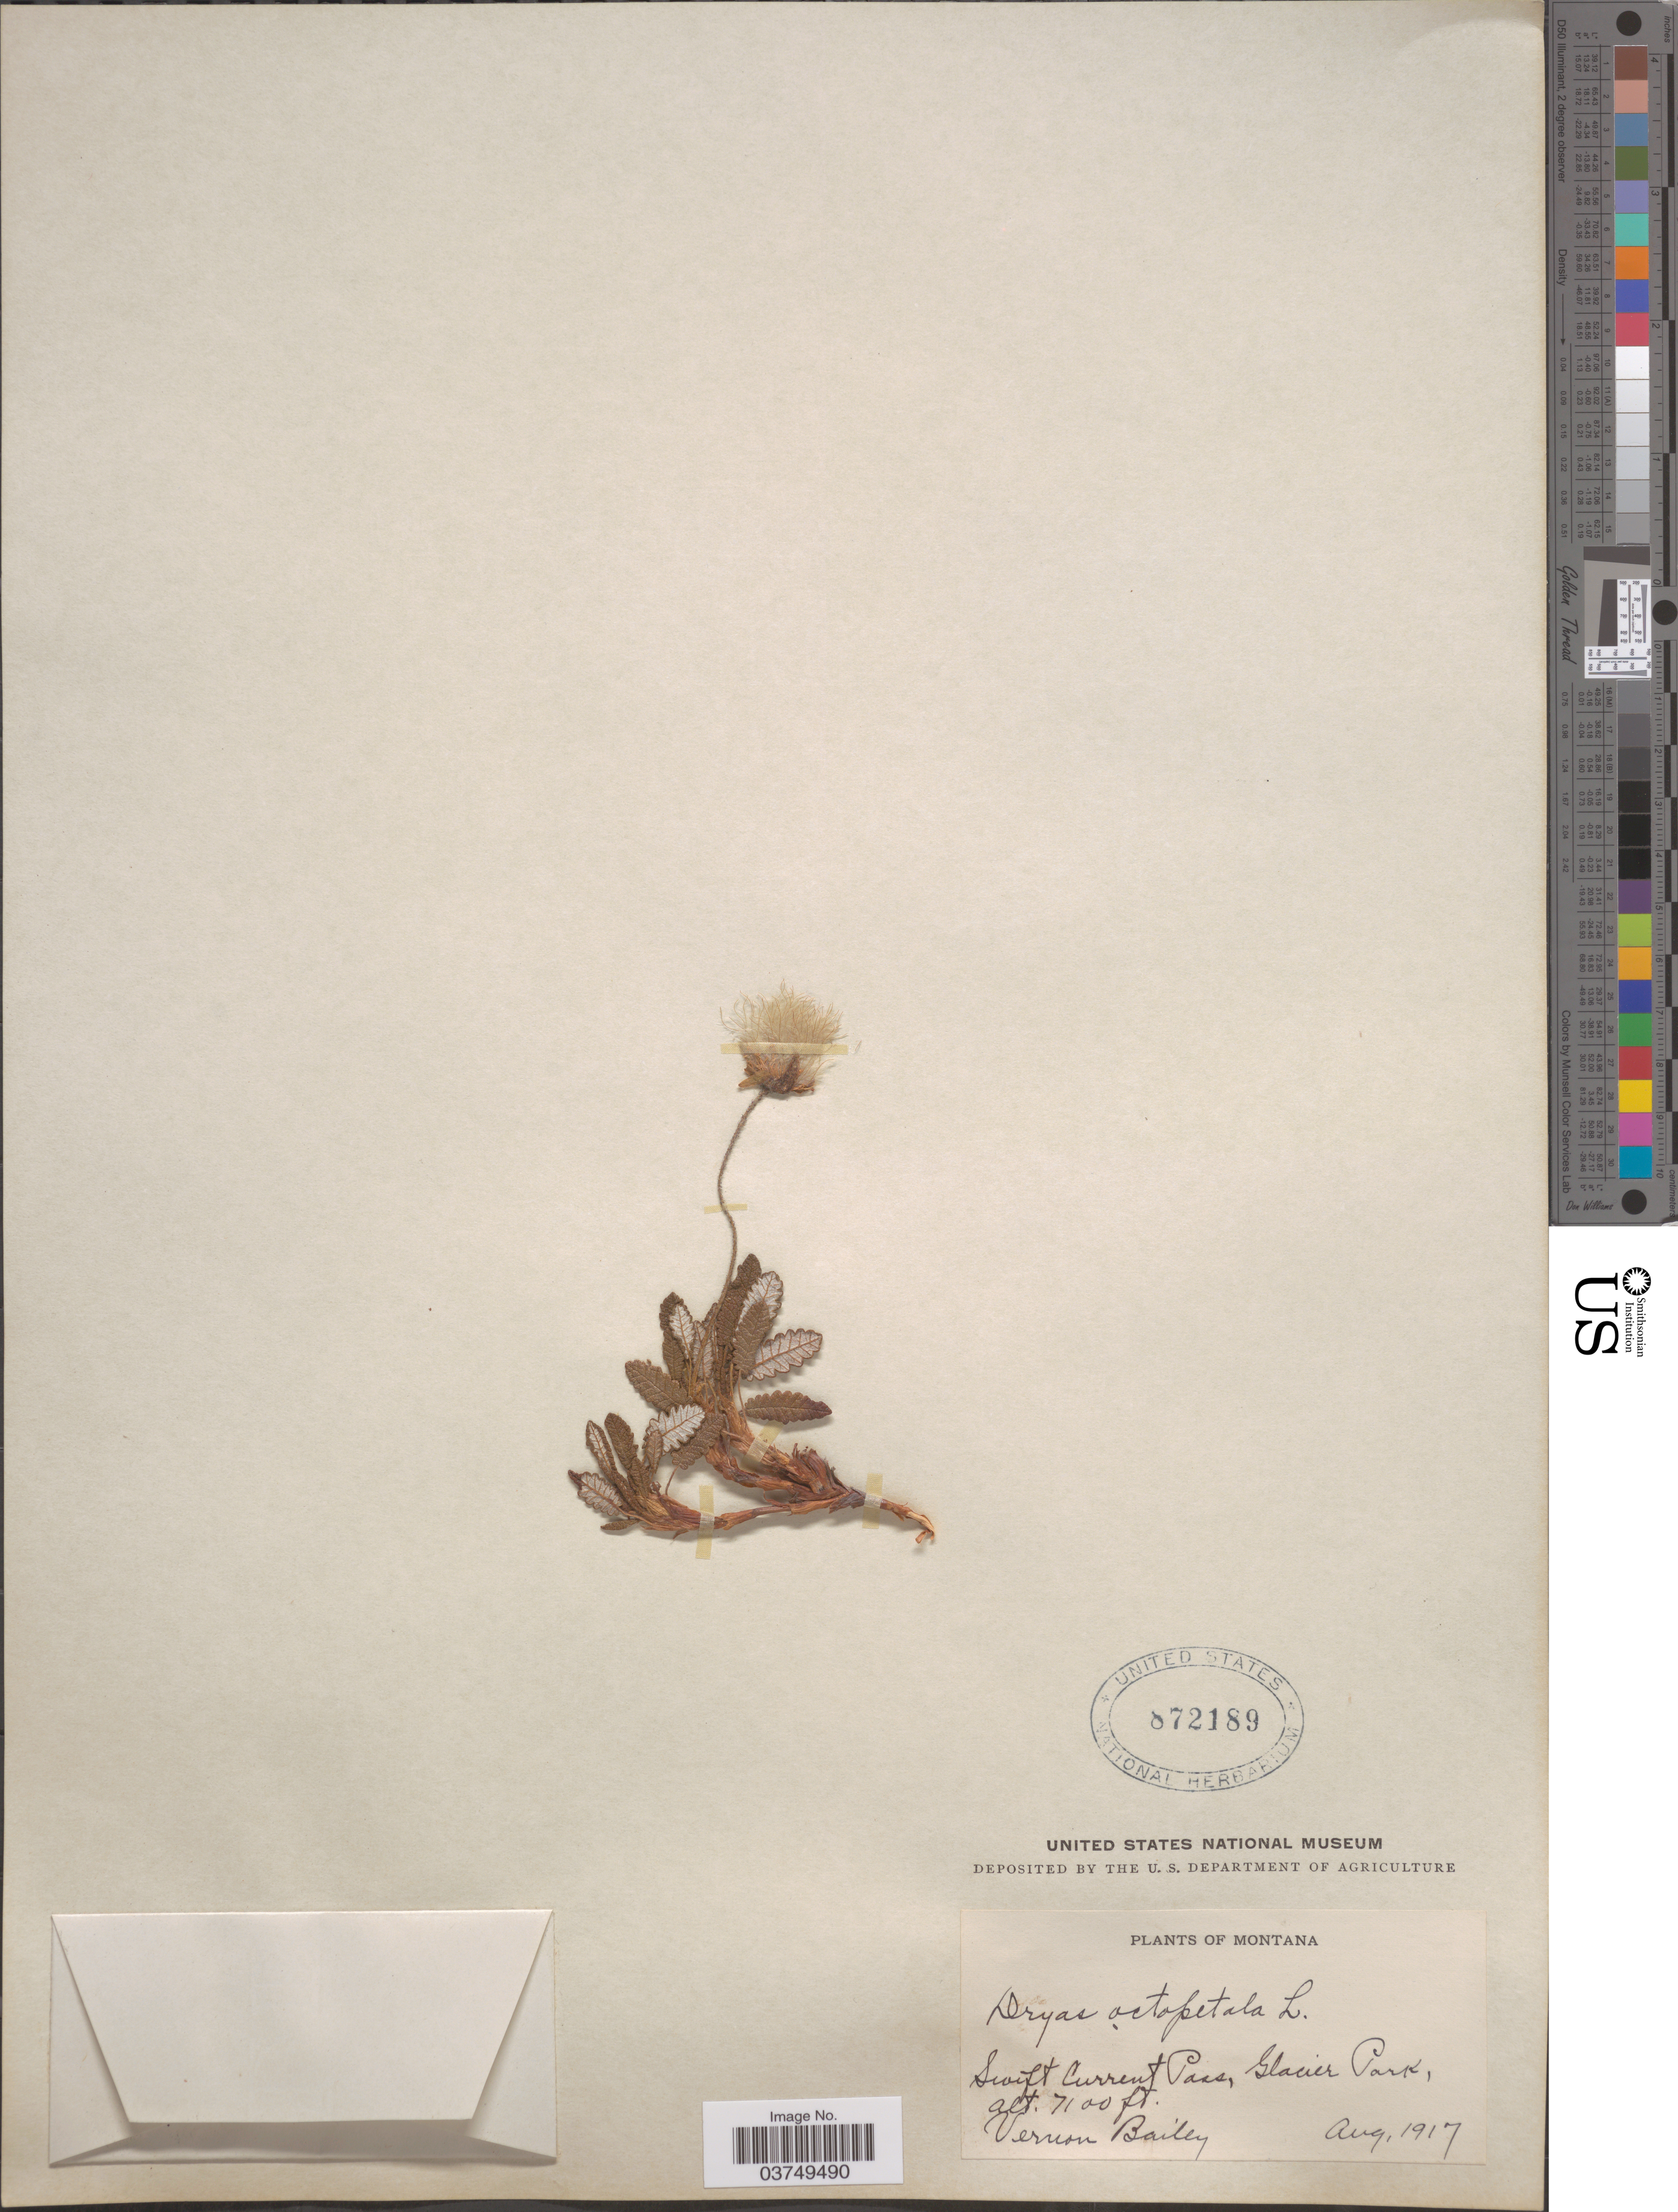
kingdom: Plantae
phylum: Tracheophyta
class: Magnoliopsida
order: Rosales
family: Rosaceae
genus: Dryas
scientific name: Dryas hookeriana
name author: Juz.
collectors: V. O. Bailey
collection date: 1917-08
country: United States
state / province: Montana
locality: Swift Current Pass, Glacier Park.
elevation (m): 2164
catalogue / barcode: US 872189